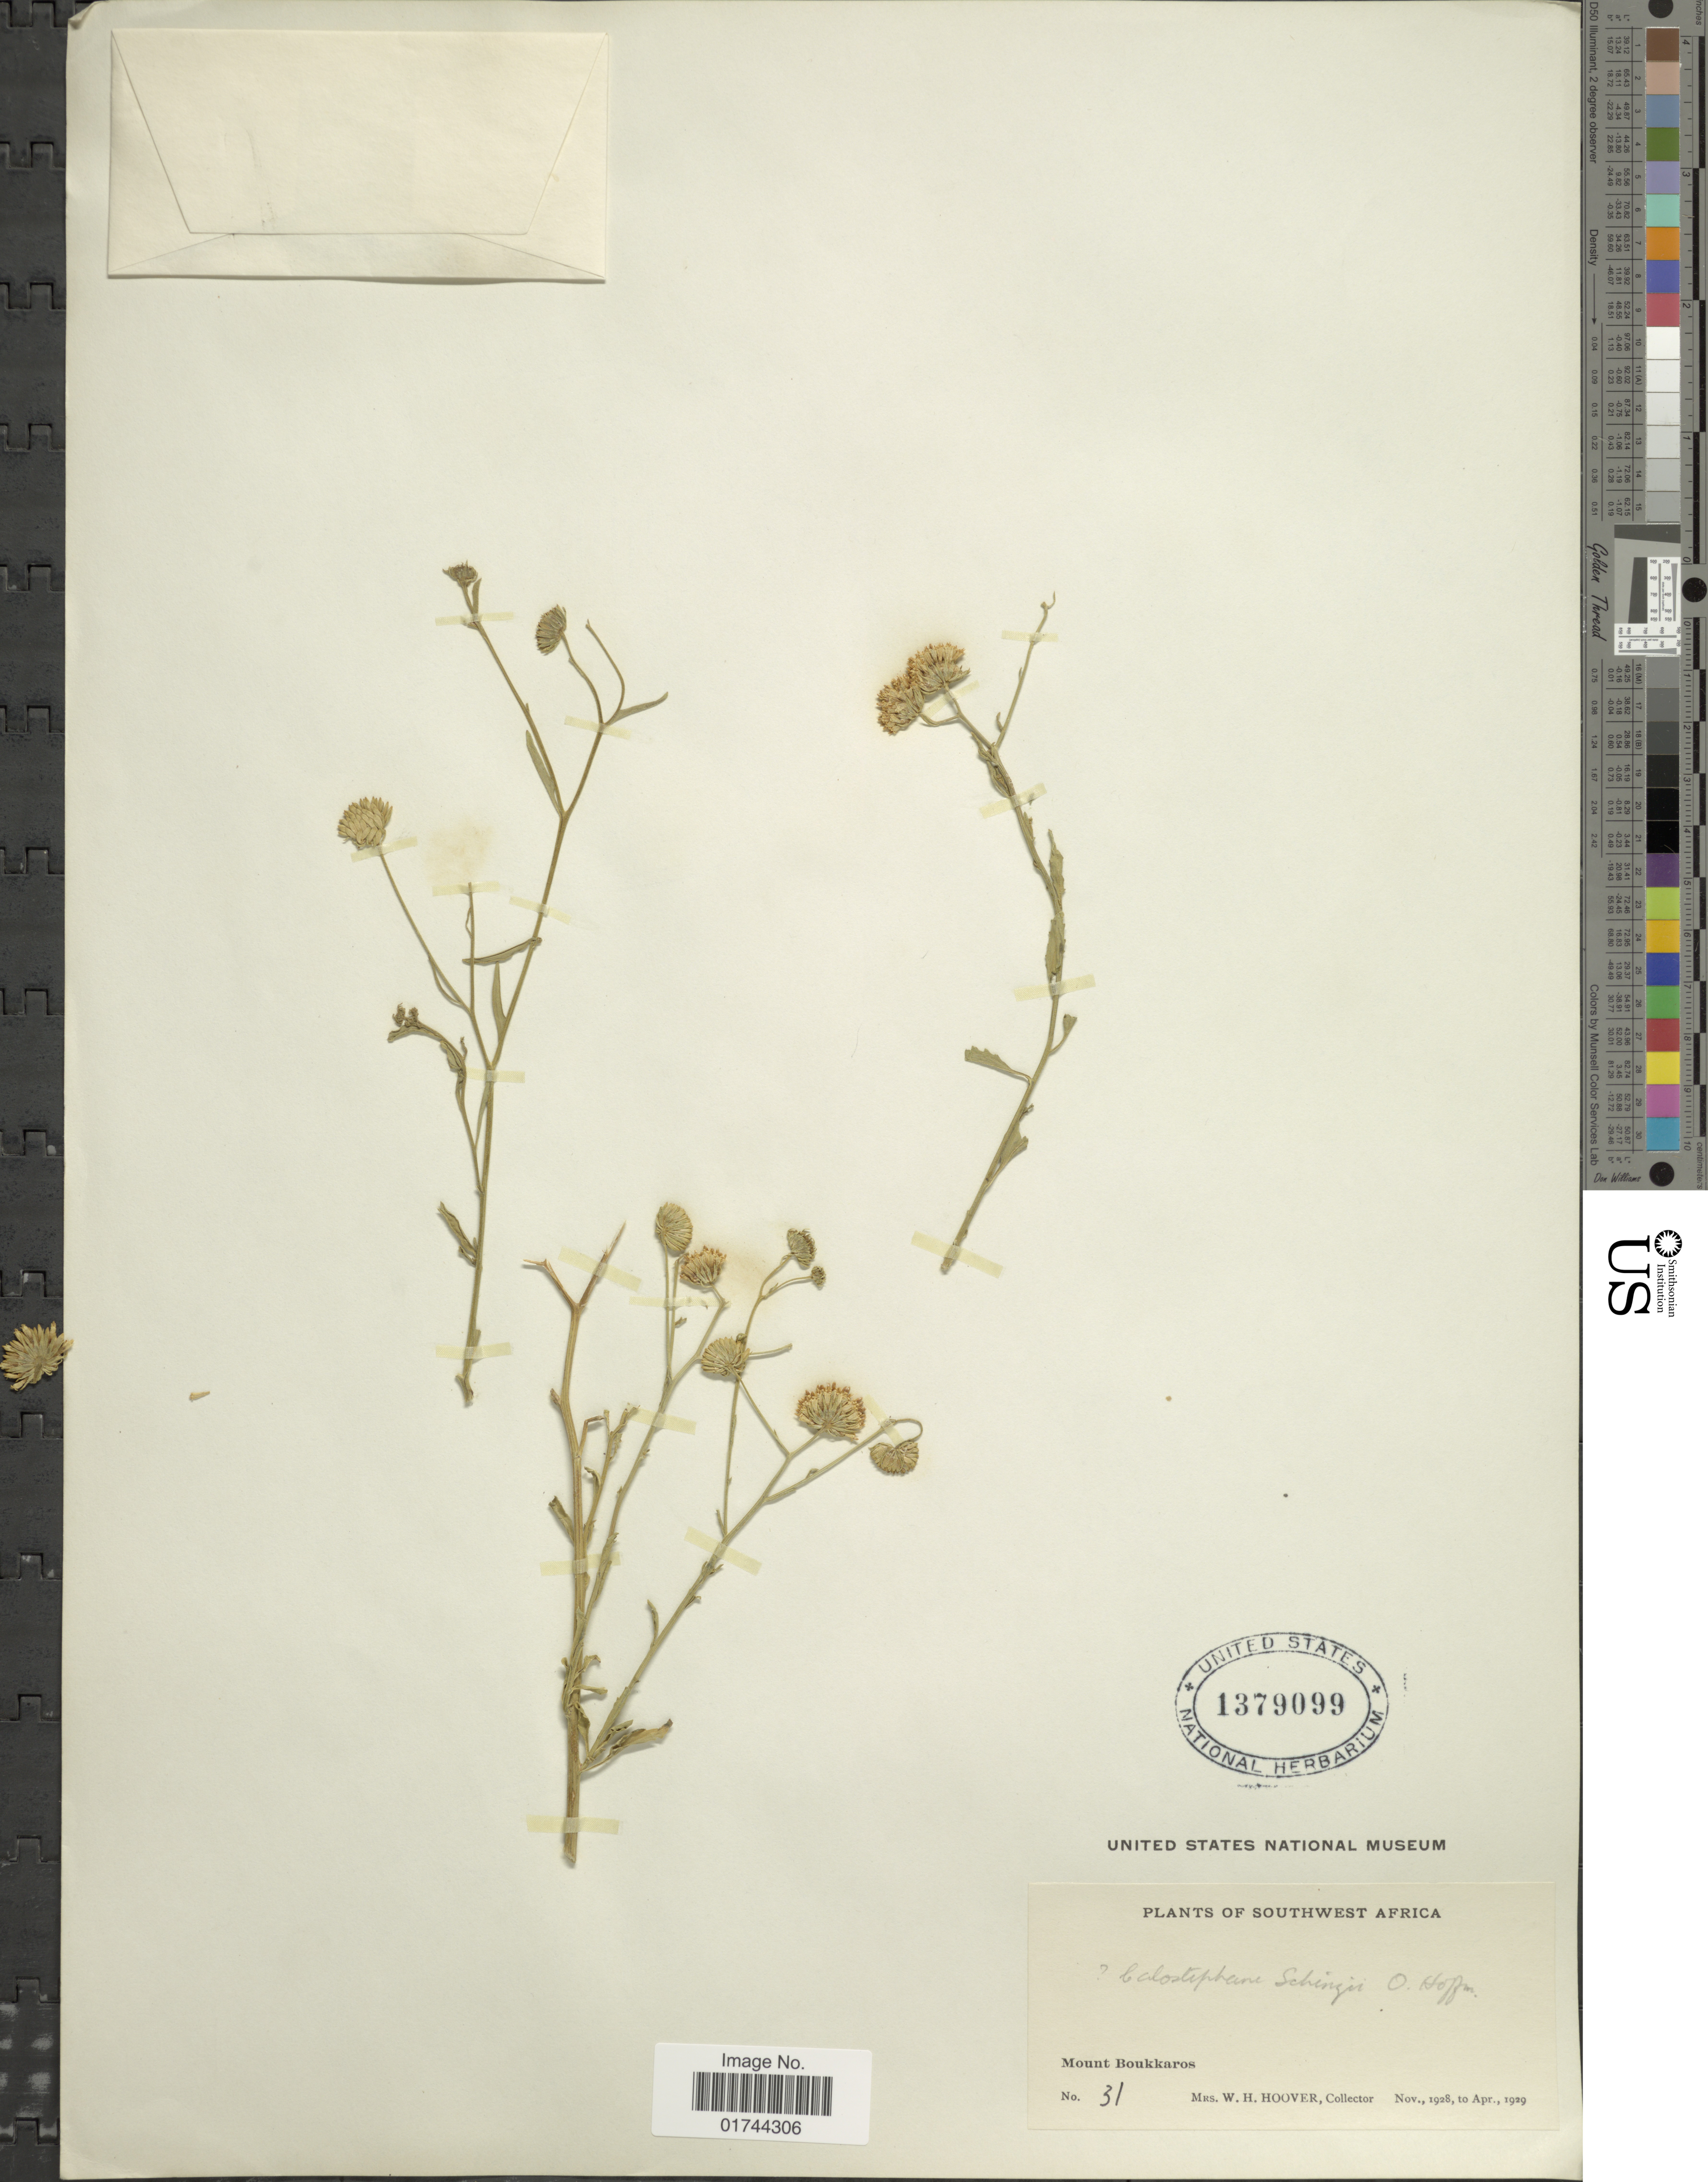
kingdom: Plantae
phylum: Tracheophyta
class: Magnoliopsida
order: Asterales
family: Asteraceae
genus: Calostephane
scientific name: Calostephane schinzii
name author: O. Hoffm.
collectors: W. H. Hoover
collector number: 31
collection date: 1928-11/1929-04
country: Namibia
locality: Southwest Africa, Mount Boukkaros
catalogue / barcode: US 1379099